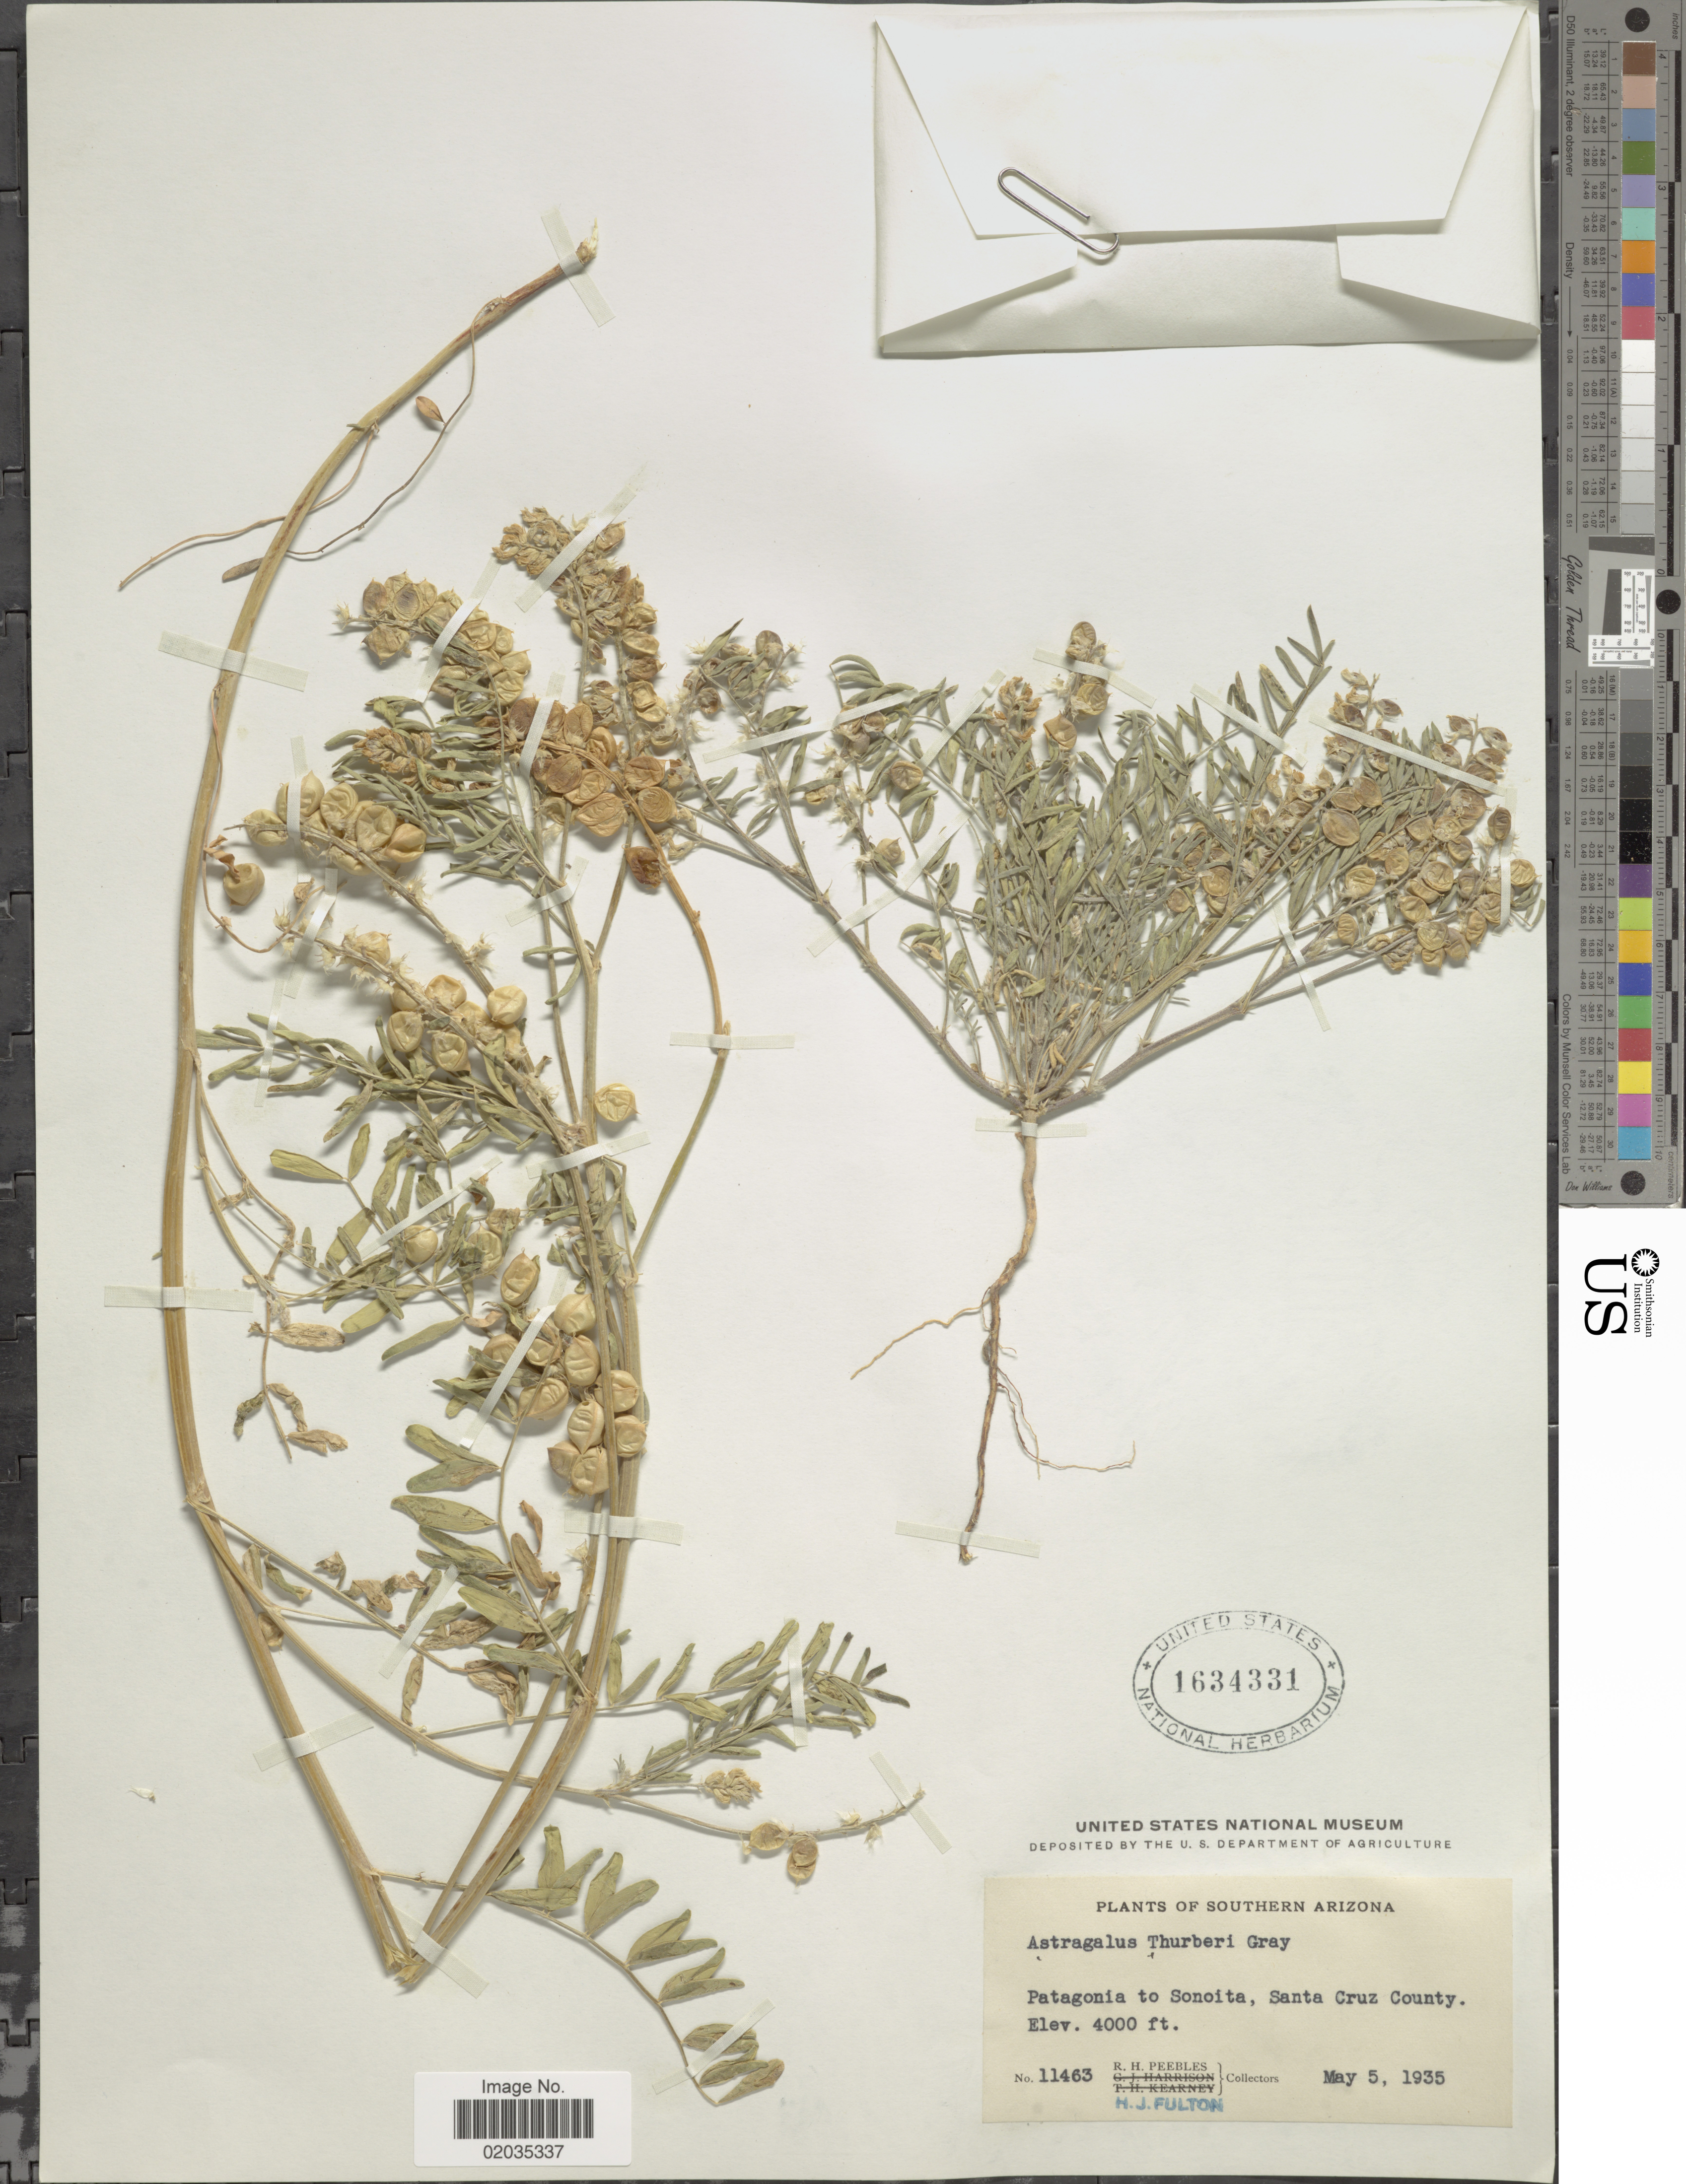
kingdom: Plantae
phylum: Tracheophyta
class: Magnoliopsida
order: Fabales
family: Fabaceae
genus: Astragalus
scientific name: Astragalus thurberi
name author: A. Gray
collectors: R. H. Peebles & H. Fulton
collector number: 11463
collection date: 1935-05-05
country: United States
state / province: Arizona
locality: Southern Arizona. Patagonia to Sonoita, Santa Cruz County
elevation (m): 1219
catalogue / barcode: US 1634331